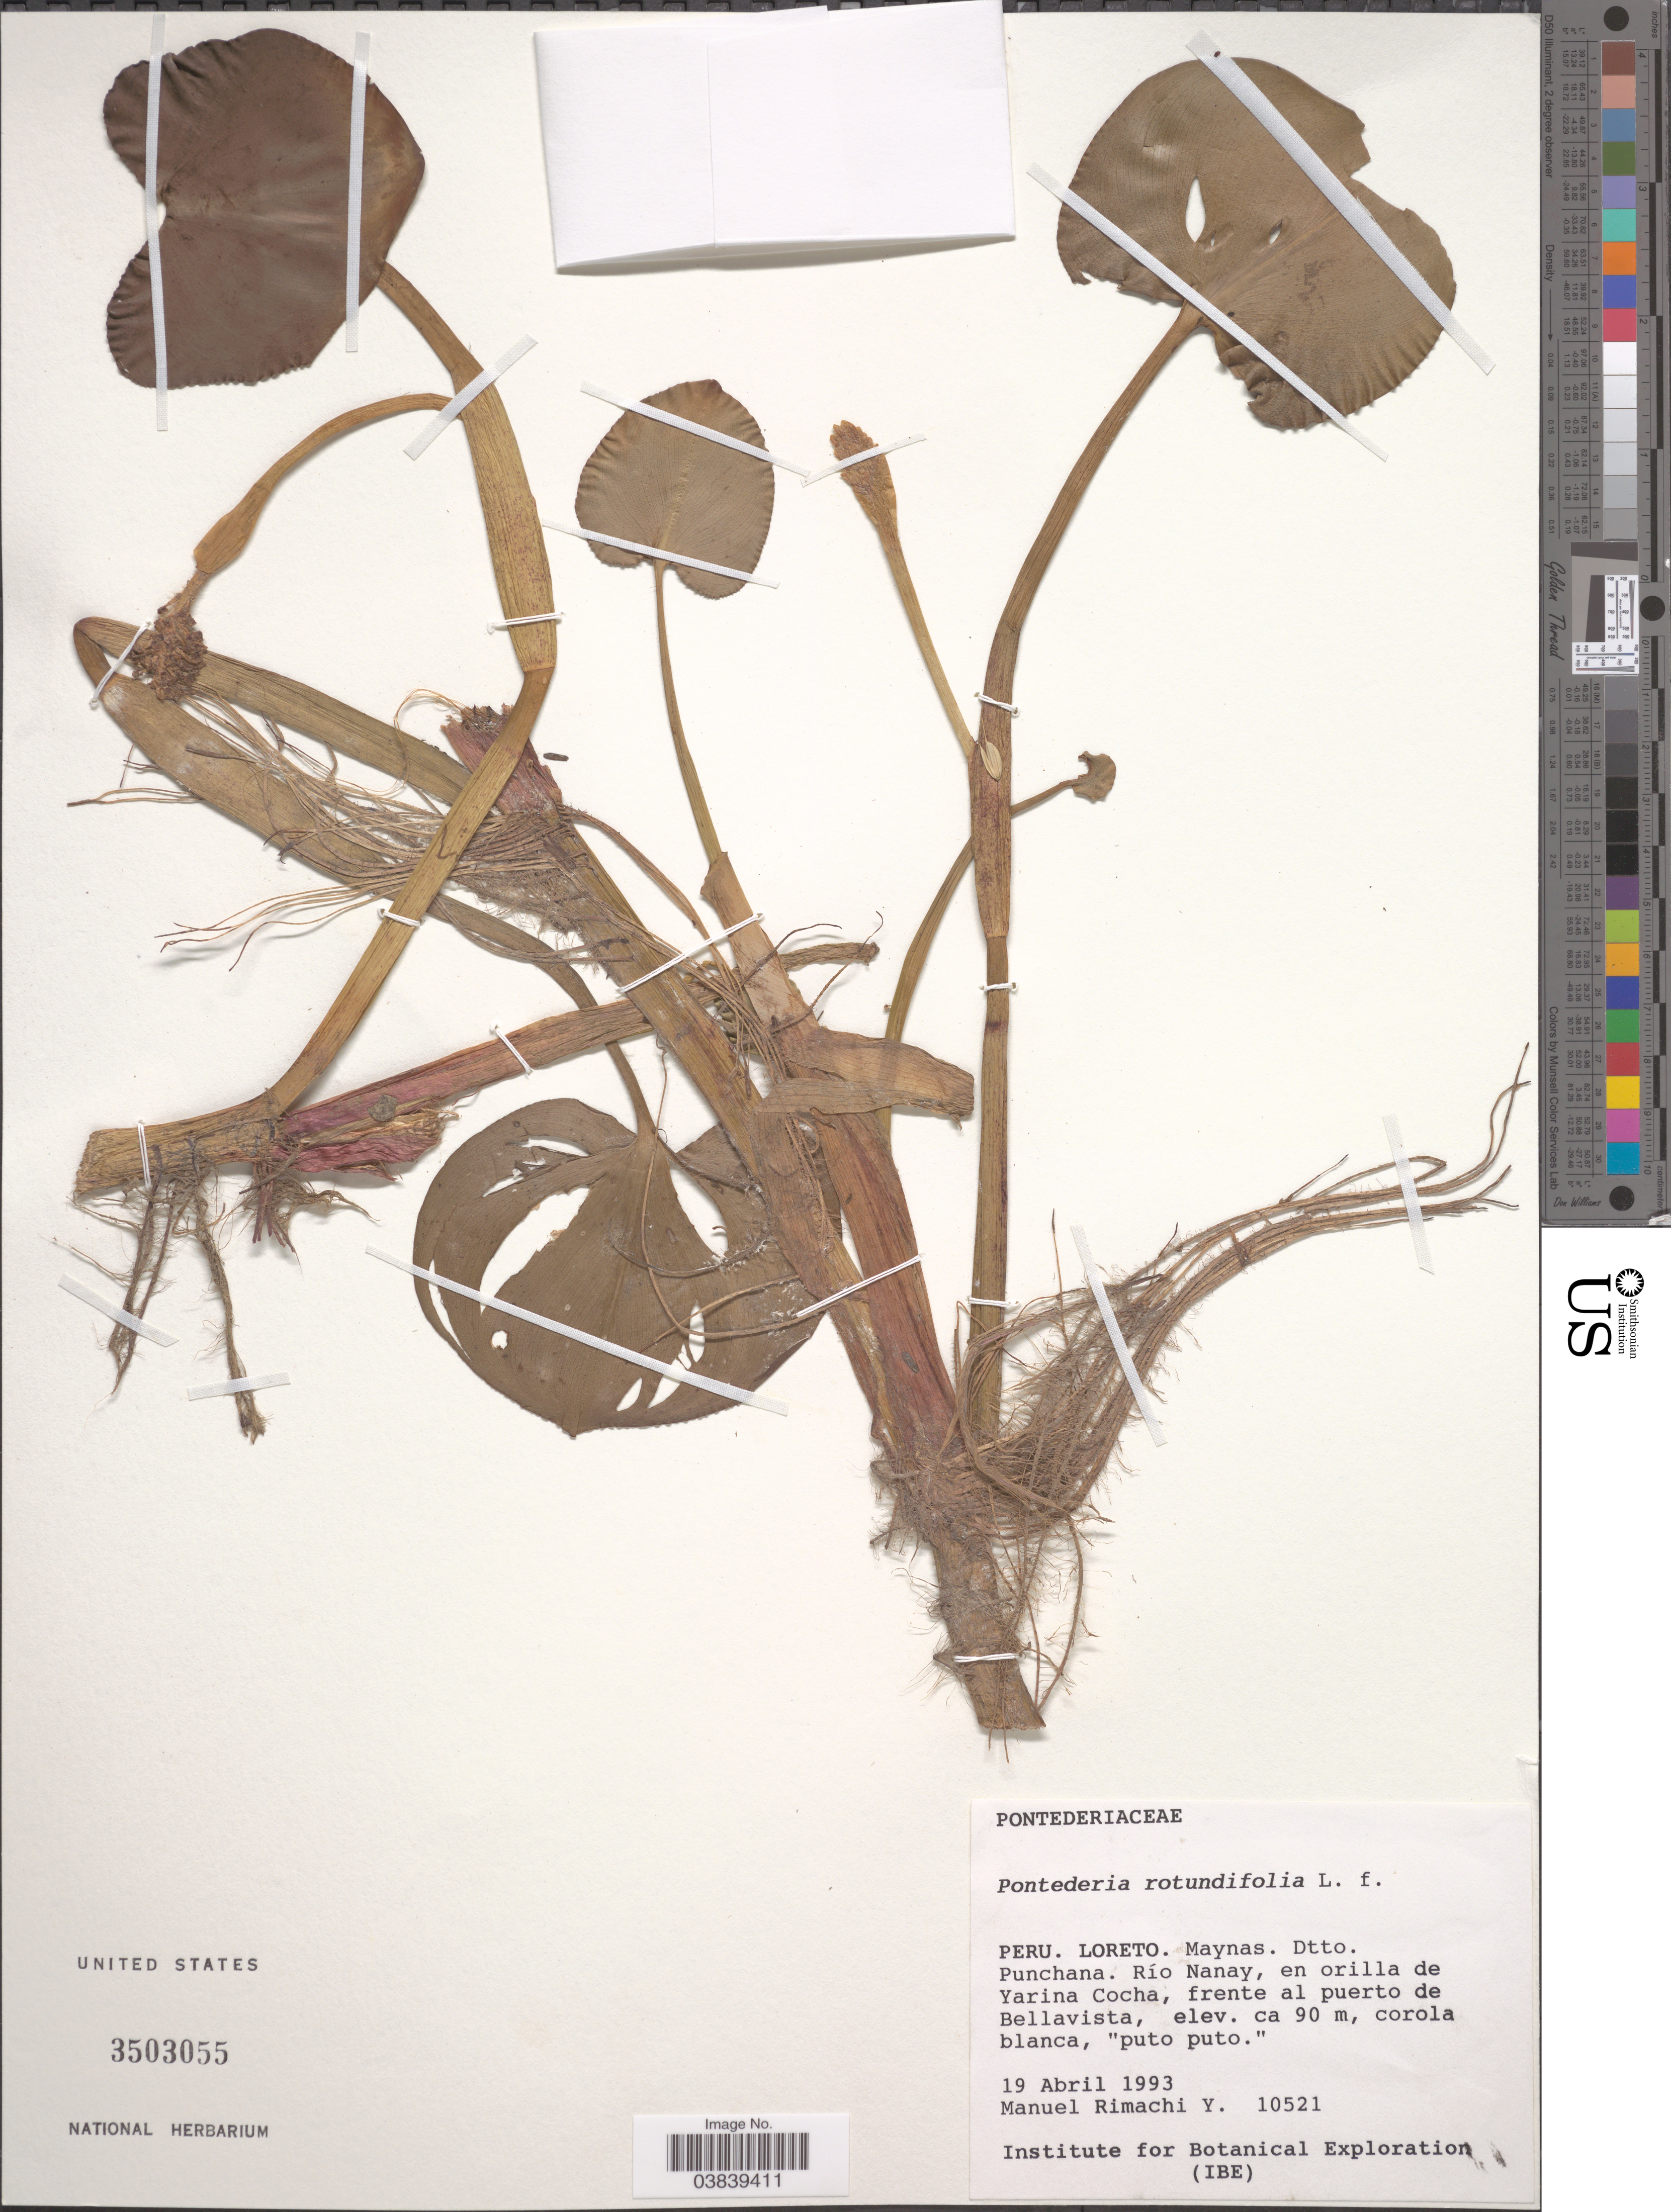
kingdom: Plantae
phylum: Tracheophyta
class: Liliopsida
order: Commelinales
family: Pontederiaceae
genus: Pontederia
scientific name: Pontederia rotundifolia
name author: L. f.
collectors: M. Rimachi Y.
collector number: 10521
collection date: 1993-04-19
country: Peru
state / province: Loreto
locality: Maynas. Dtto. Punchana. Río Nanay, en orilla de Yarina Cocha, frente al puerto de Bellavista.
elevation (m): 90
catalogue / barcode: US 3503055